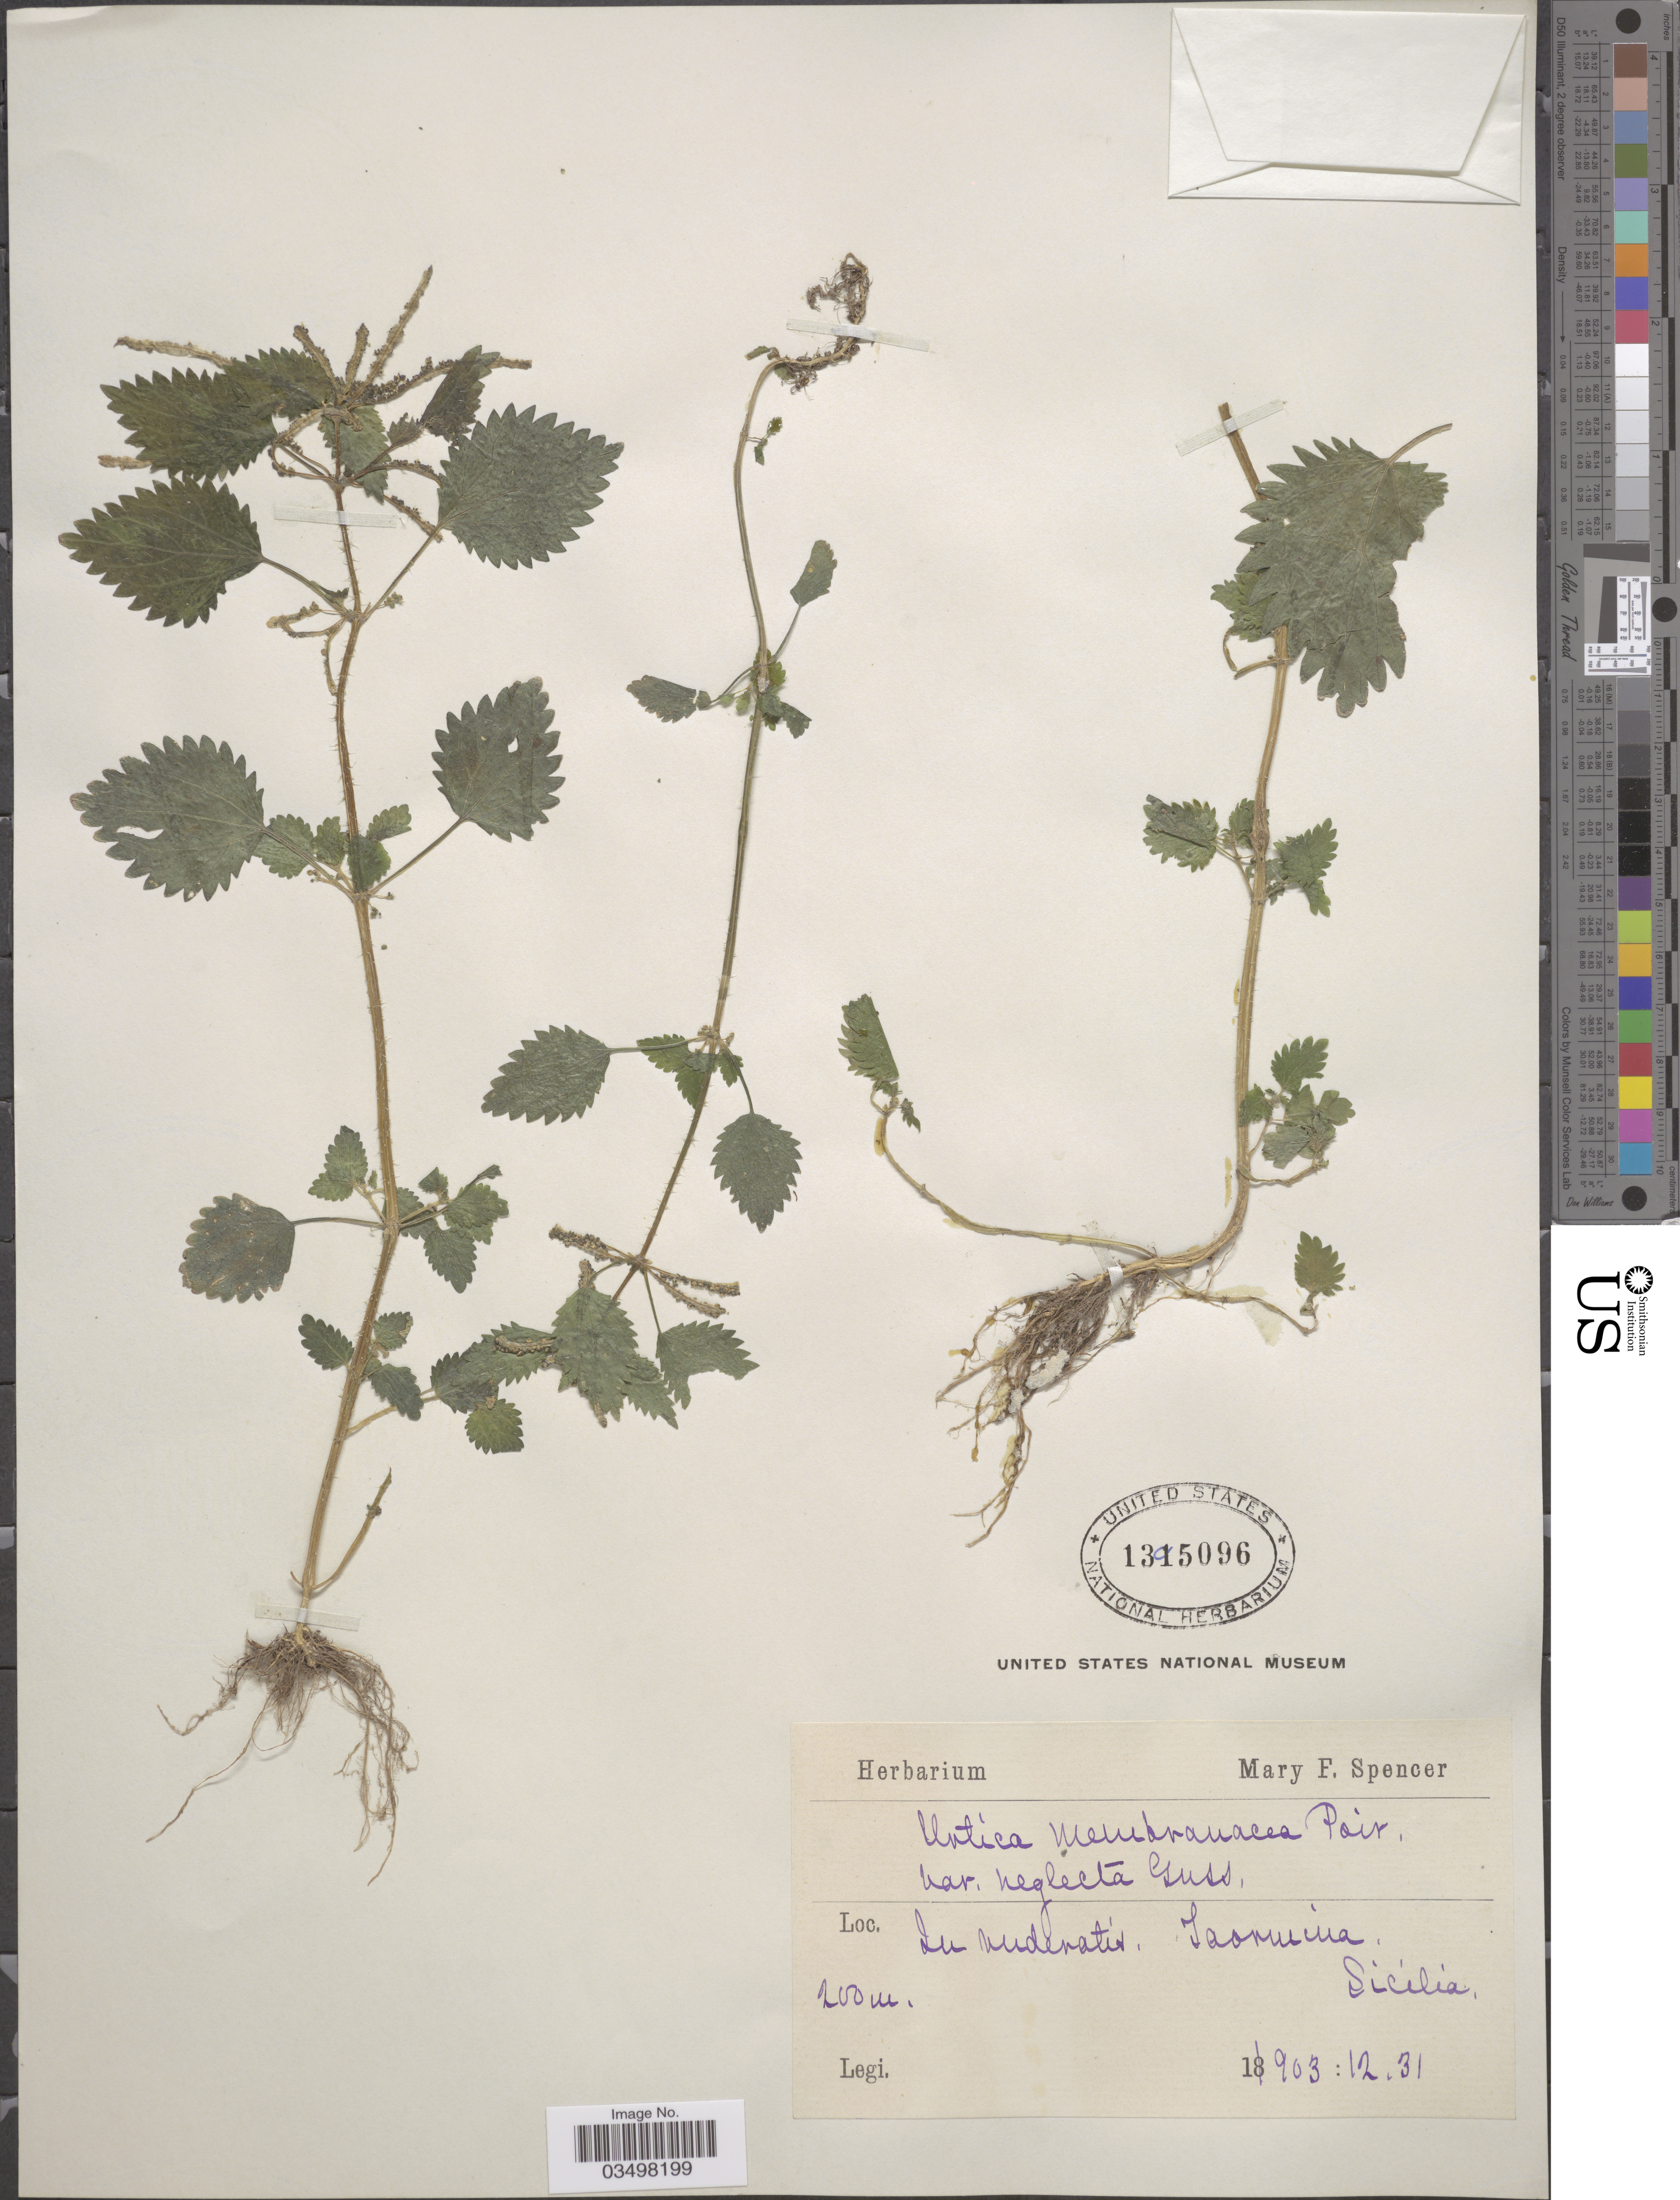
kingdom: Plantae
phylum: Tracheophyta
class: Magnoliopsida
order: Rosales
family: Urticaceae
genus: Urtica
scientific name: Urtica membranacea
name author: Poir.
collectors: ex herb. Spencer, Mary Fiske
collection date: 1903-12-31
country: Italy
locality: In ruderatis. Taurocima*, Sicilia.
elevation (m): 200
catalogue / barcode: US 1395096